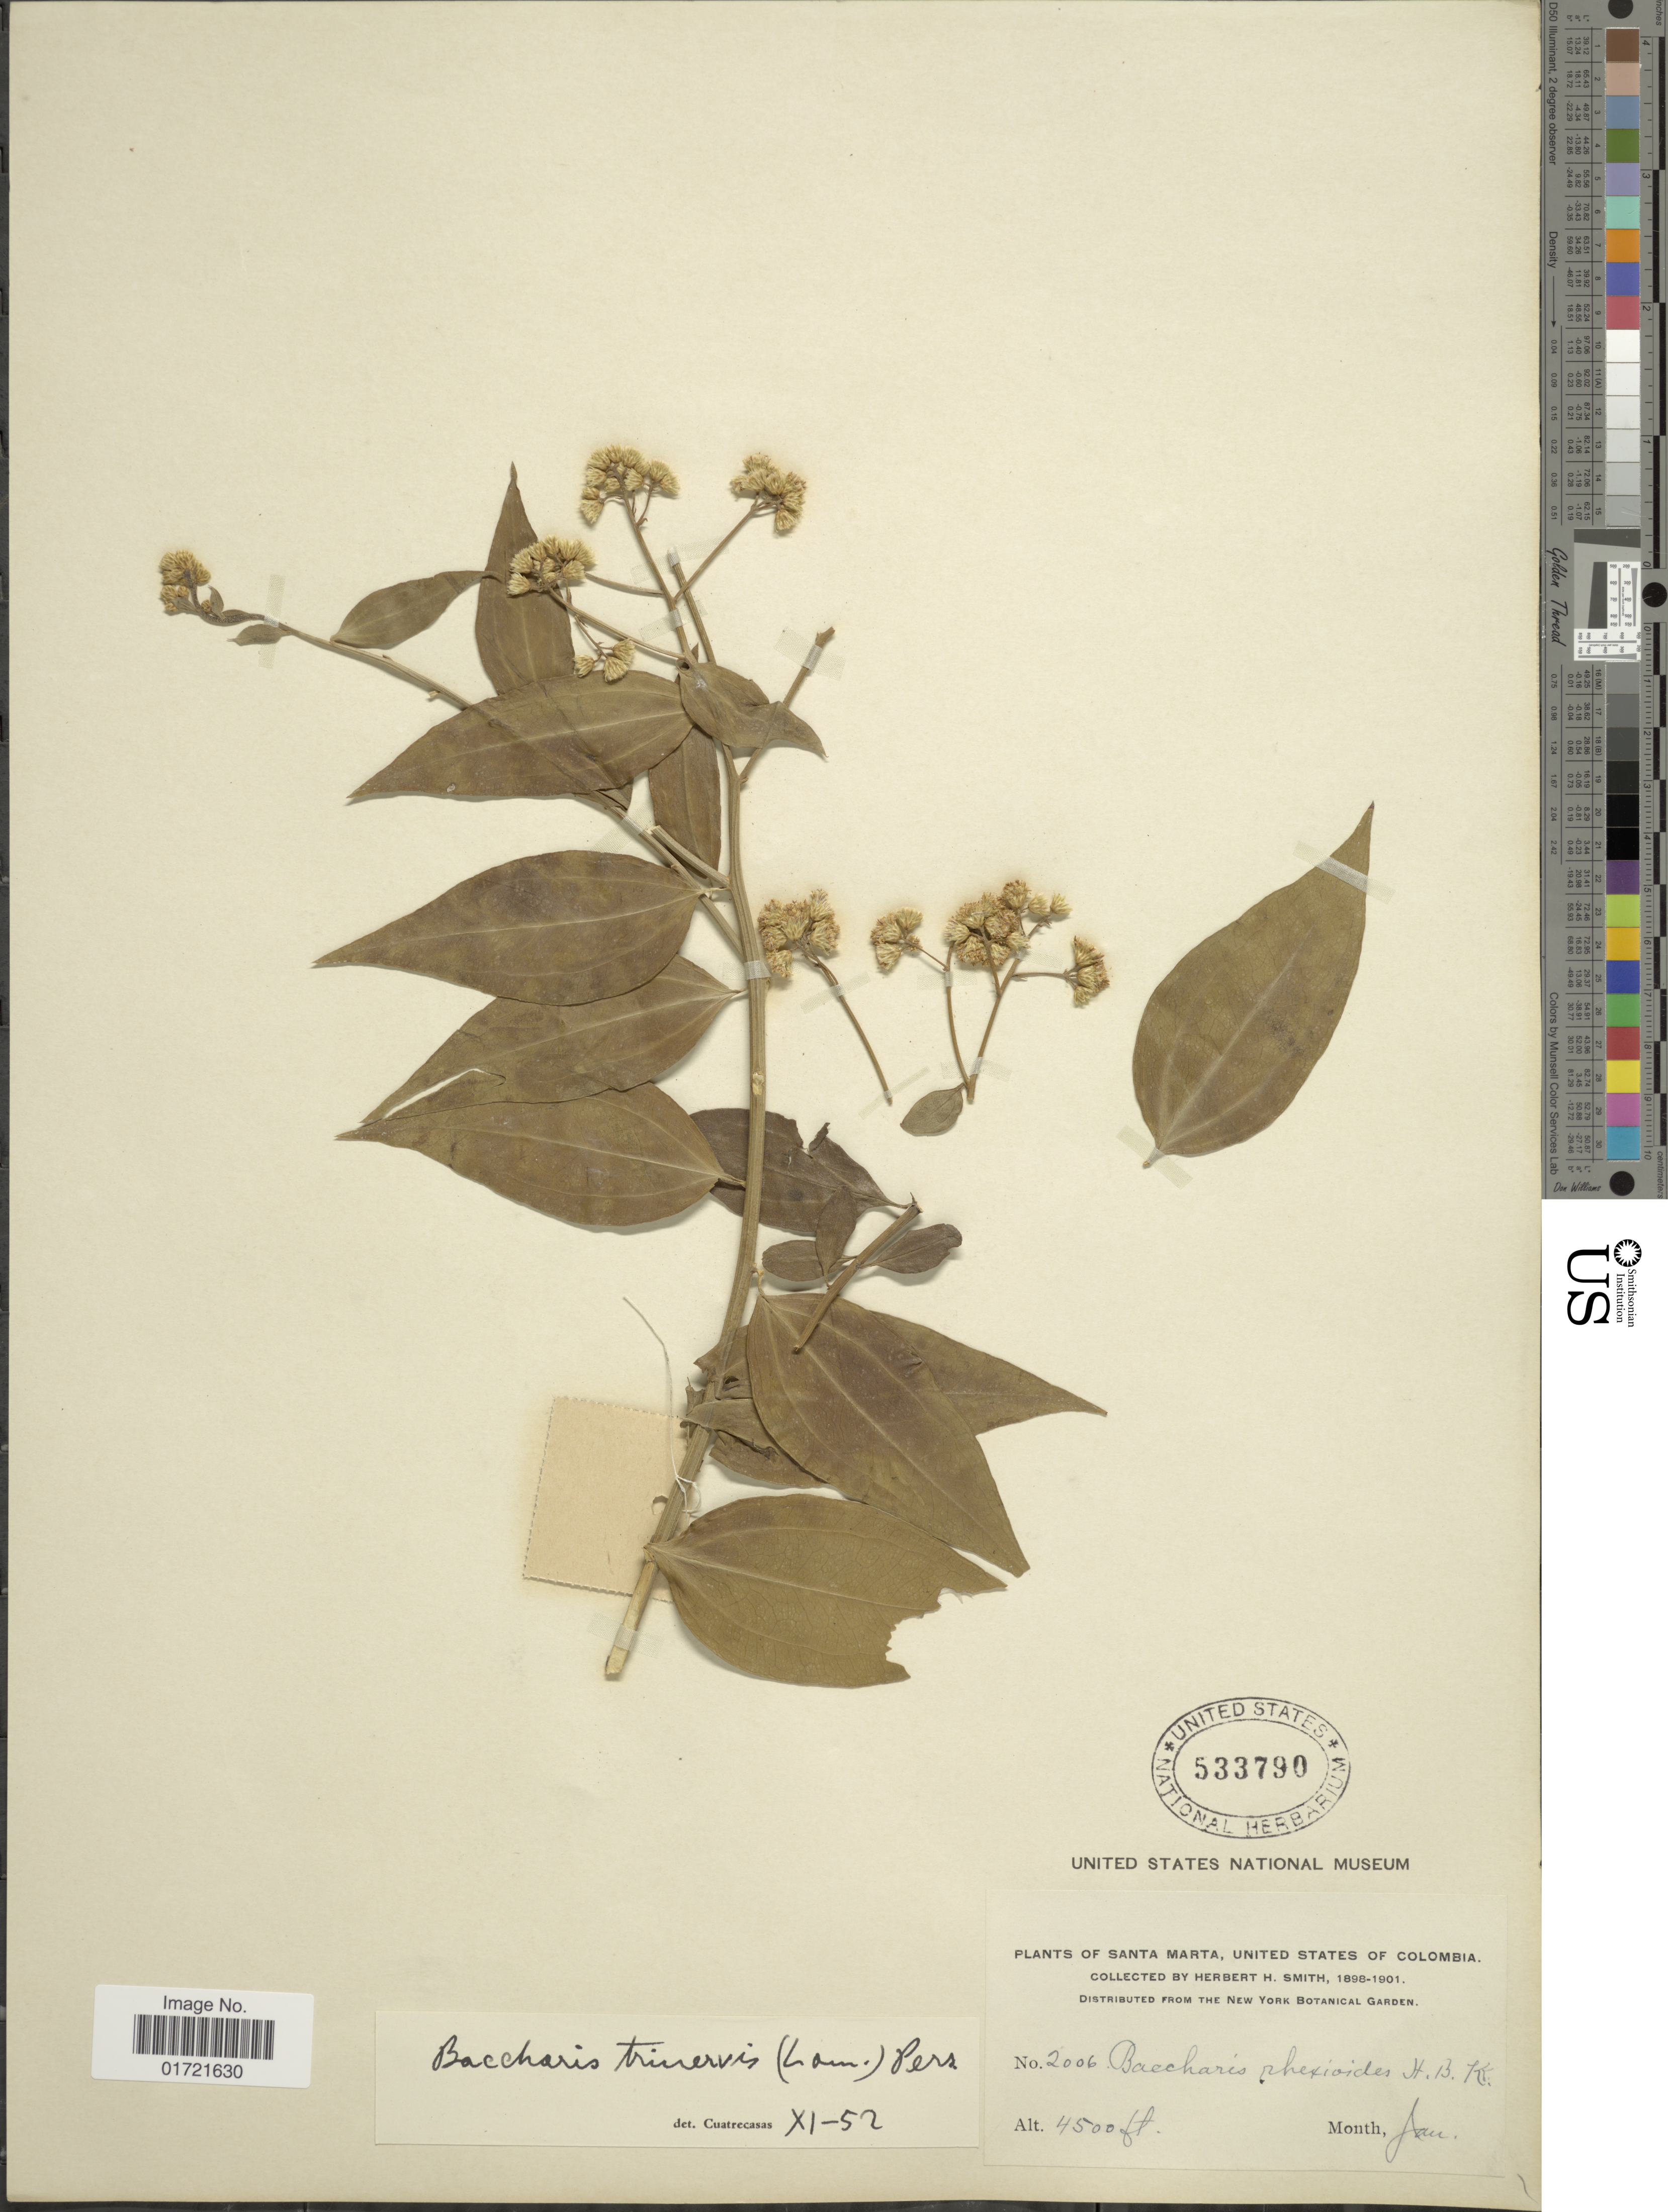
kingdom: Plantae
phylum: Tracheophyta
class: Magnoliopsida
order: Asterales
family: Asteraceae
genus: Baccharis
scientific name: Baccharis trinervis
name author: (Lam.) Pers.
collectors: Herbert H. Smith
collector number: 2006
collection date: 1898-01/1901-01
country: Colombia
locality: Santa Marta, United State of Colombia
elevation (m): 1372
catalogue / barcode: US 533790